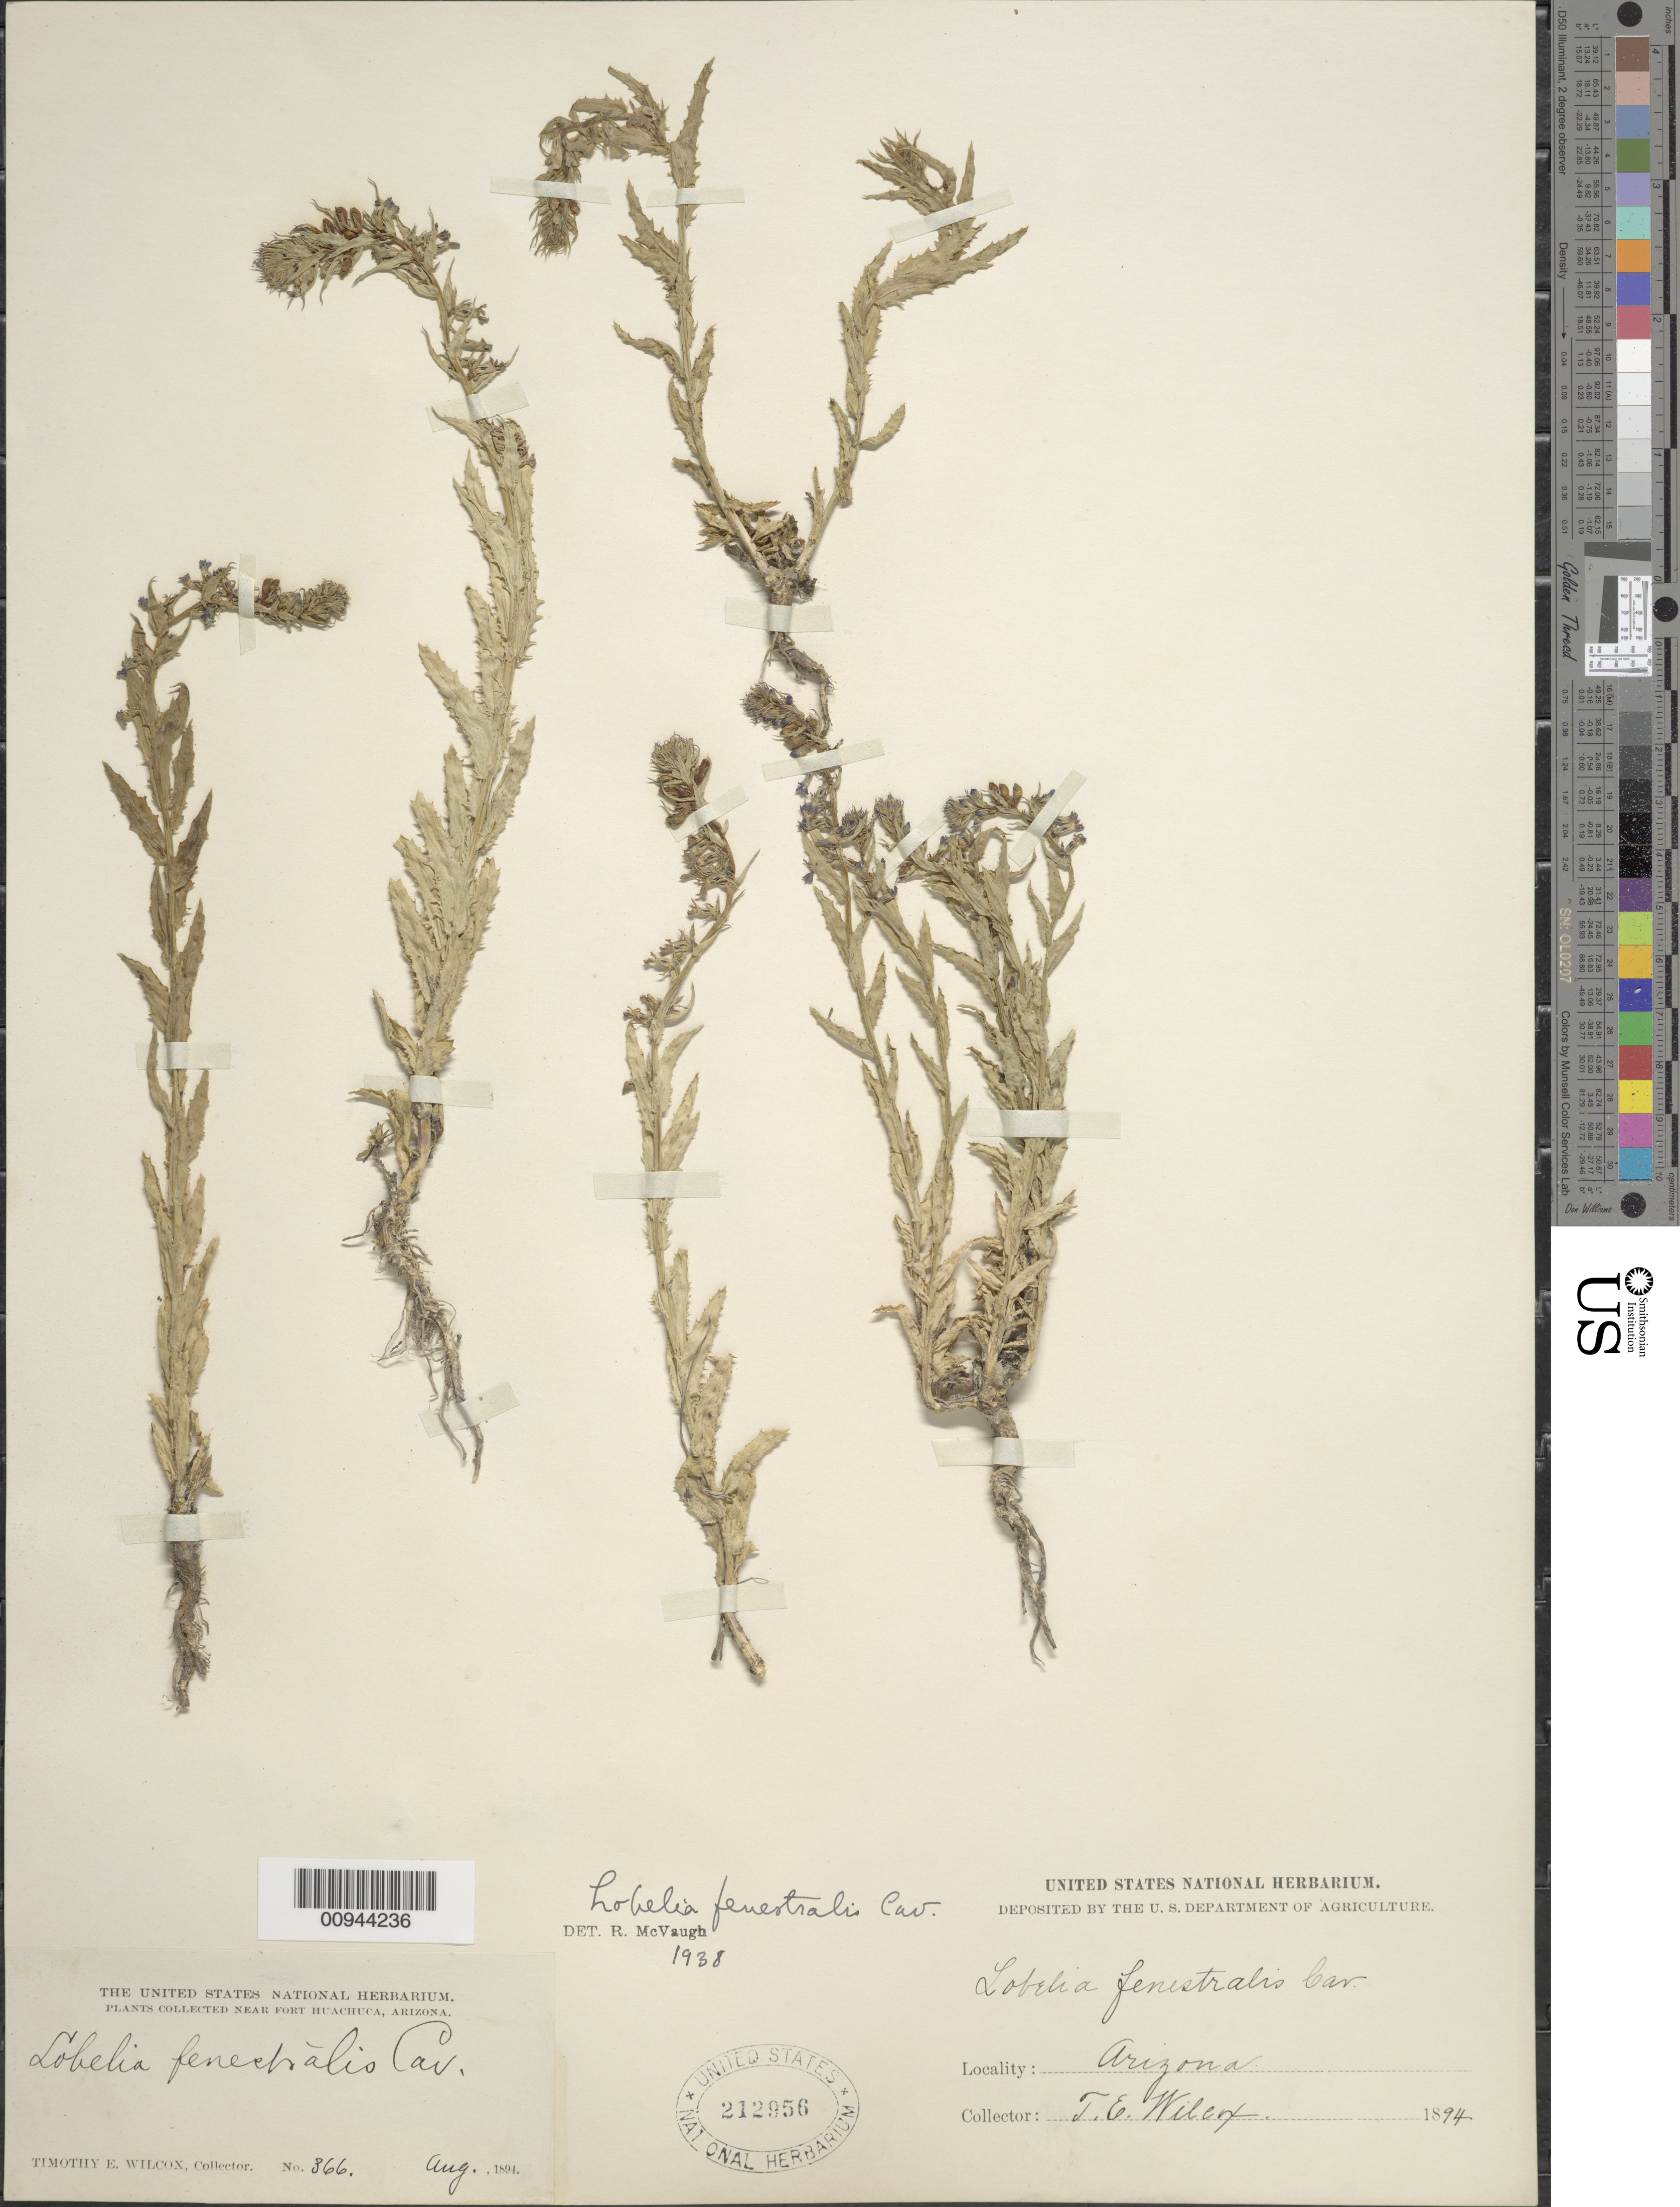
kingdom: Plantae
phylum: Tracheophyta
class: Magnoliopsida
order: Asterales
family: Campanulaceae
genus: Lobelia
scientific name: Lobelia fenestralis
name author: Cav.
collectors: T. E. Wilcox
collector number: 366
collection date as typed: Aug 1894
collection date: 1894-08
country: United States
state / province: Arizona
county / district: Cochise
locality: Ft. Huachuca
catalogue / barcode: US 212956